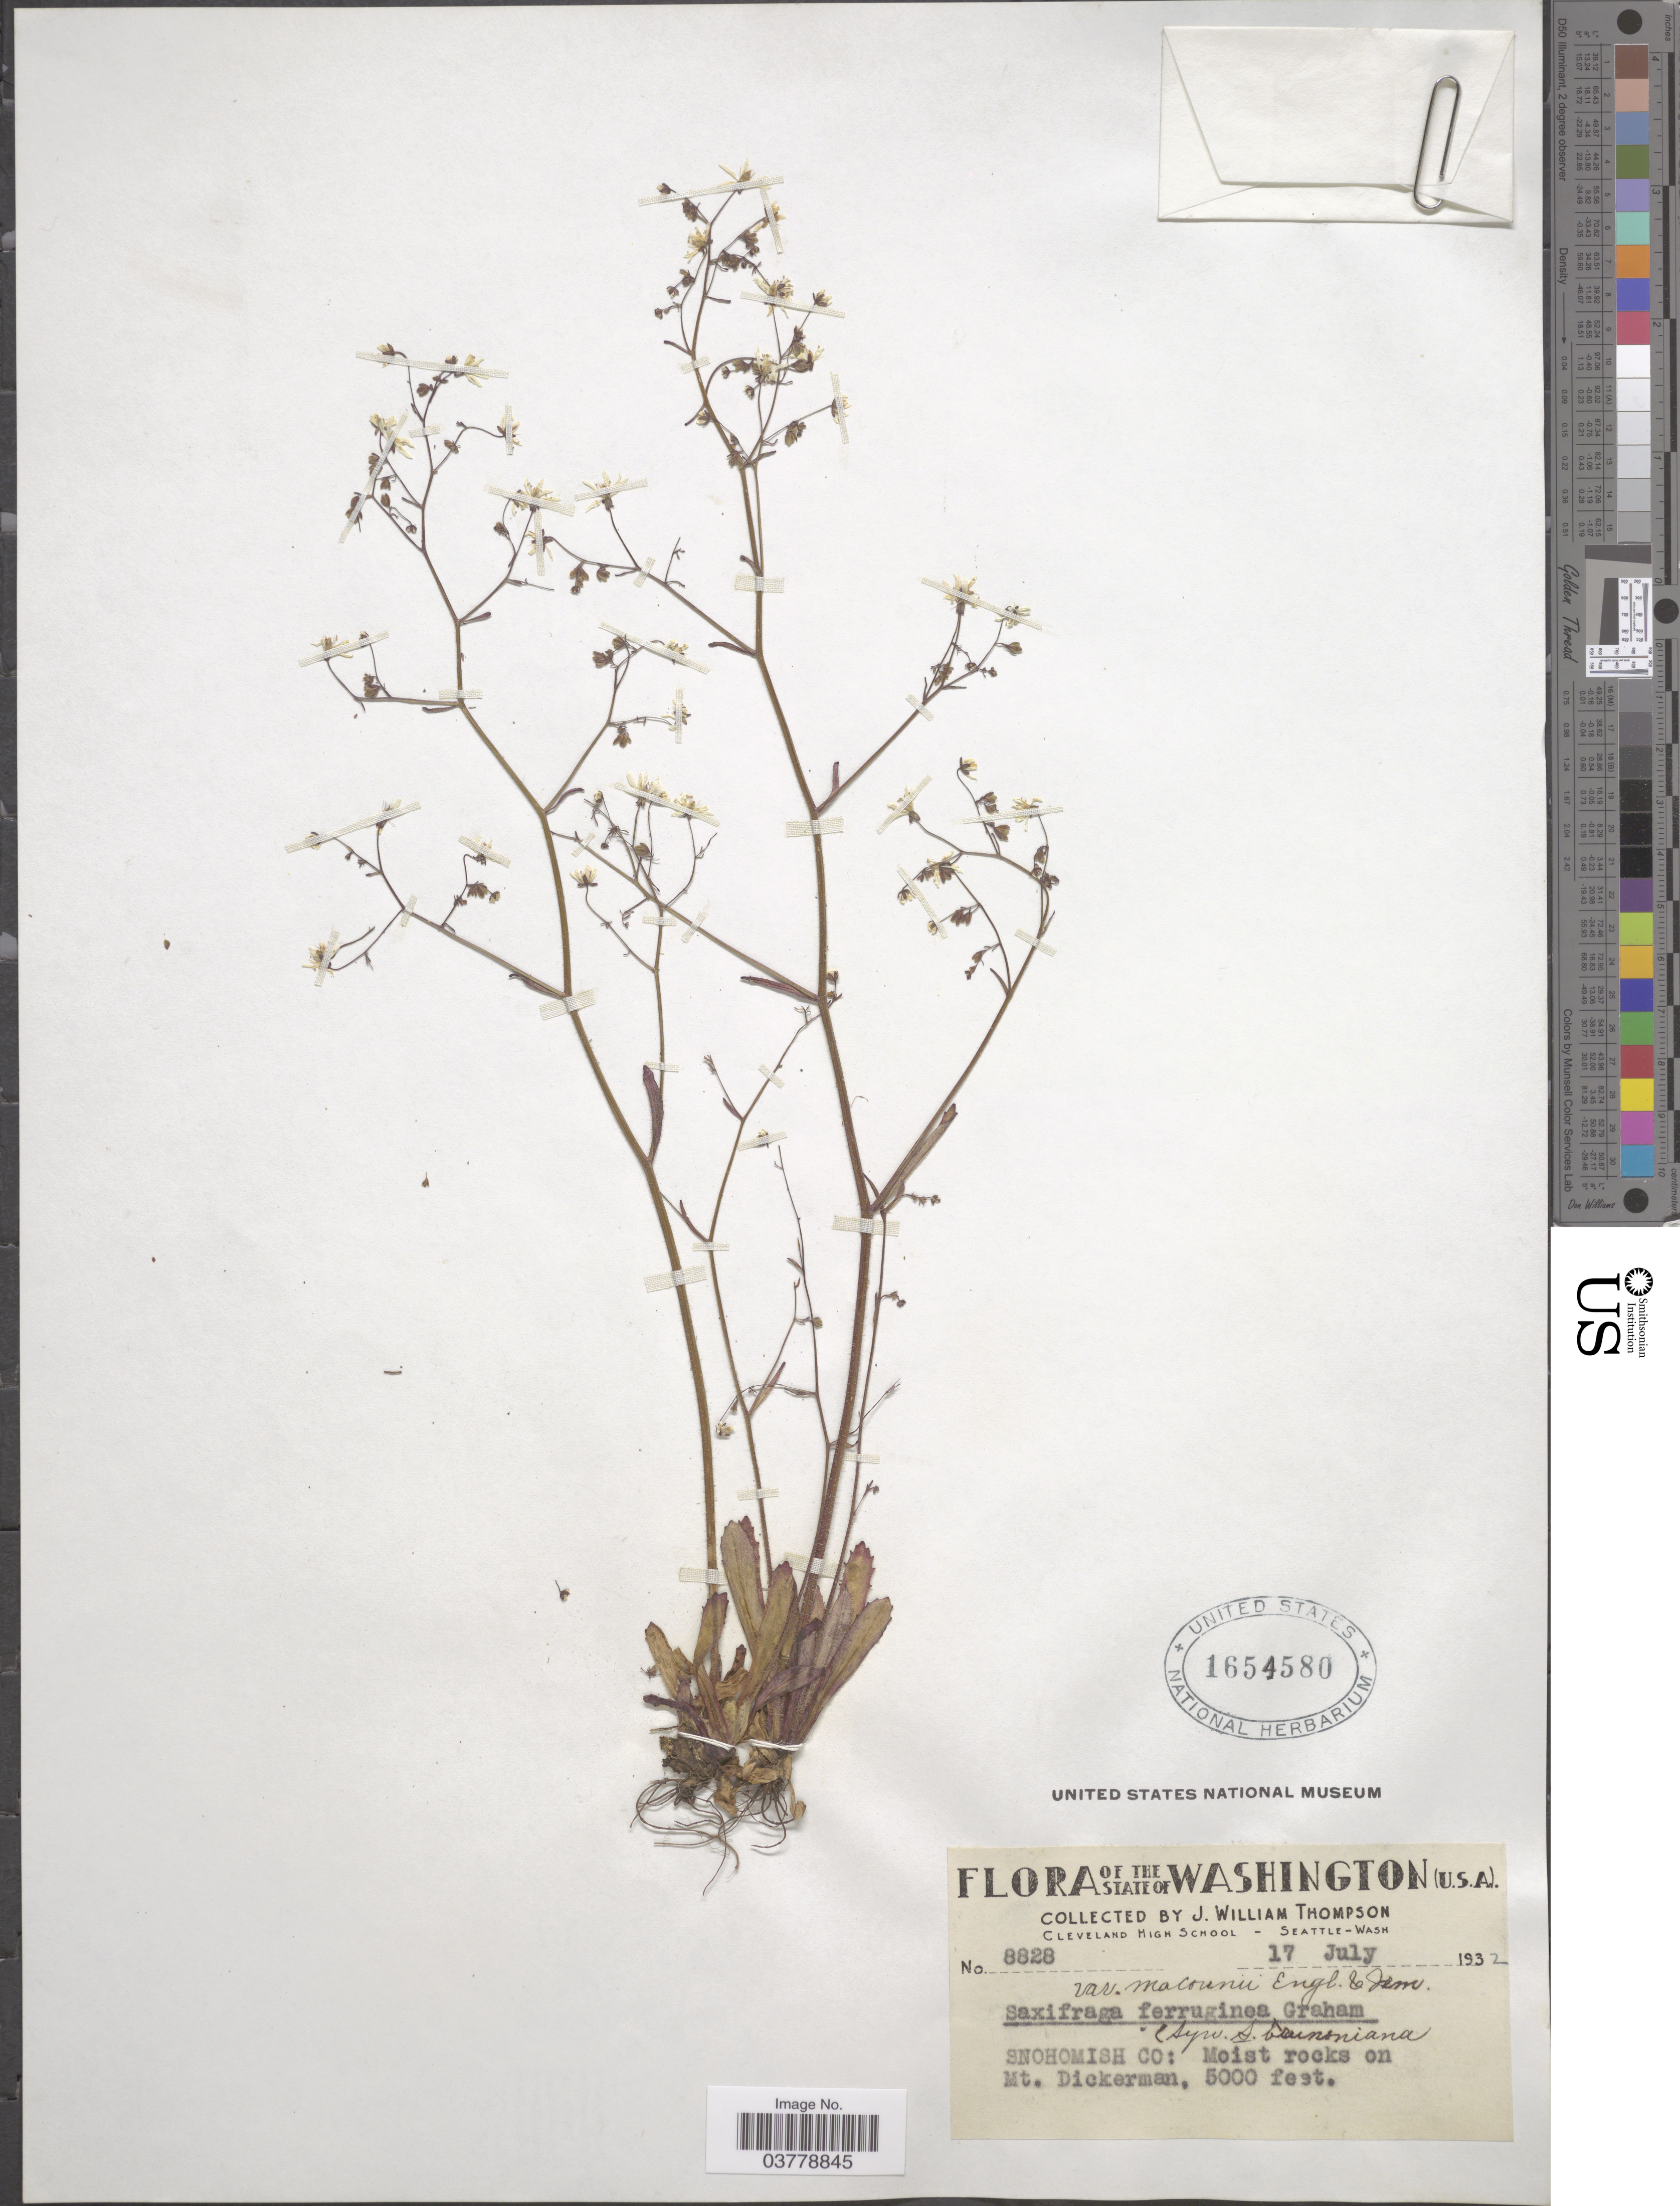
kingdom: Plantae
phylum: Tracheophyta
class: Magnoliopsida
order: Saxifragales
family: Saxifragaceae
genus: Micranthes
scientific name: Micranthes ferruginea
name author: (Graham) Brouillet & Gornall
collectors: J. W. Thompson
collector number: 8828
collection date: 1932-07-17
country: United States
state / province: Washington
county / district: Snohomish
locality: Snohomish Co: Mt. Dickerman.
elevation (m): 1524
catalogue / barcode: US 1654580